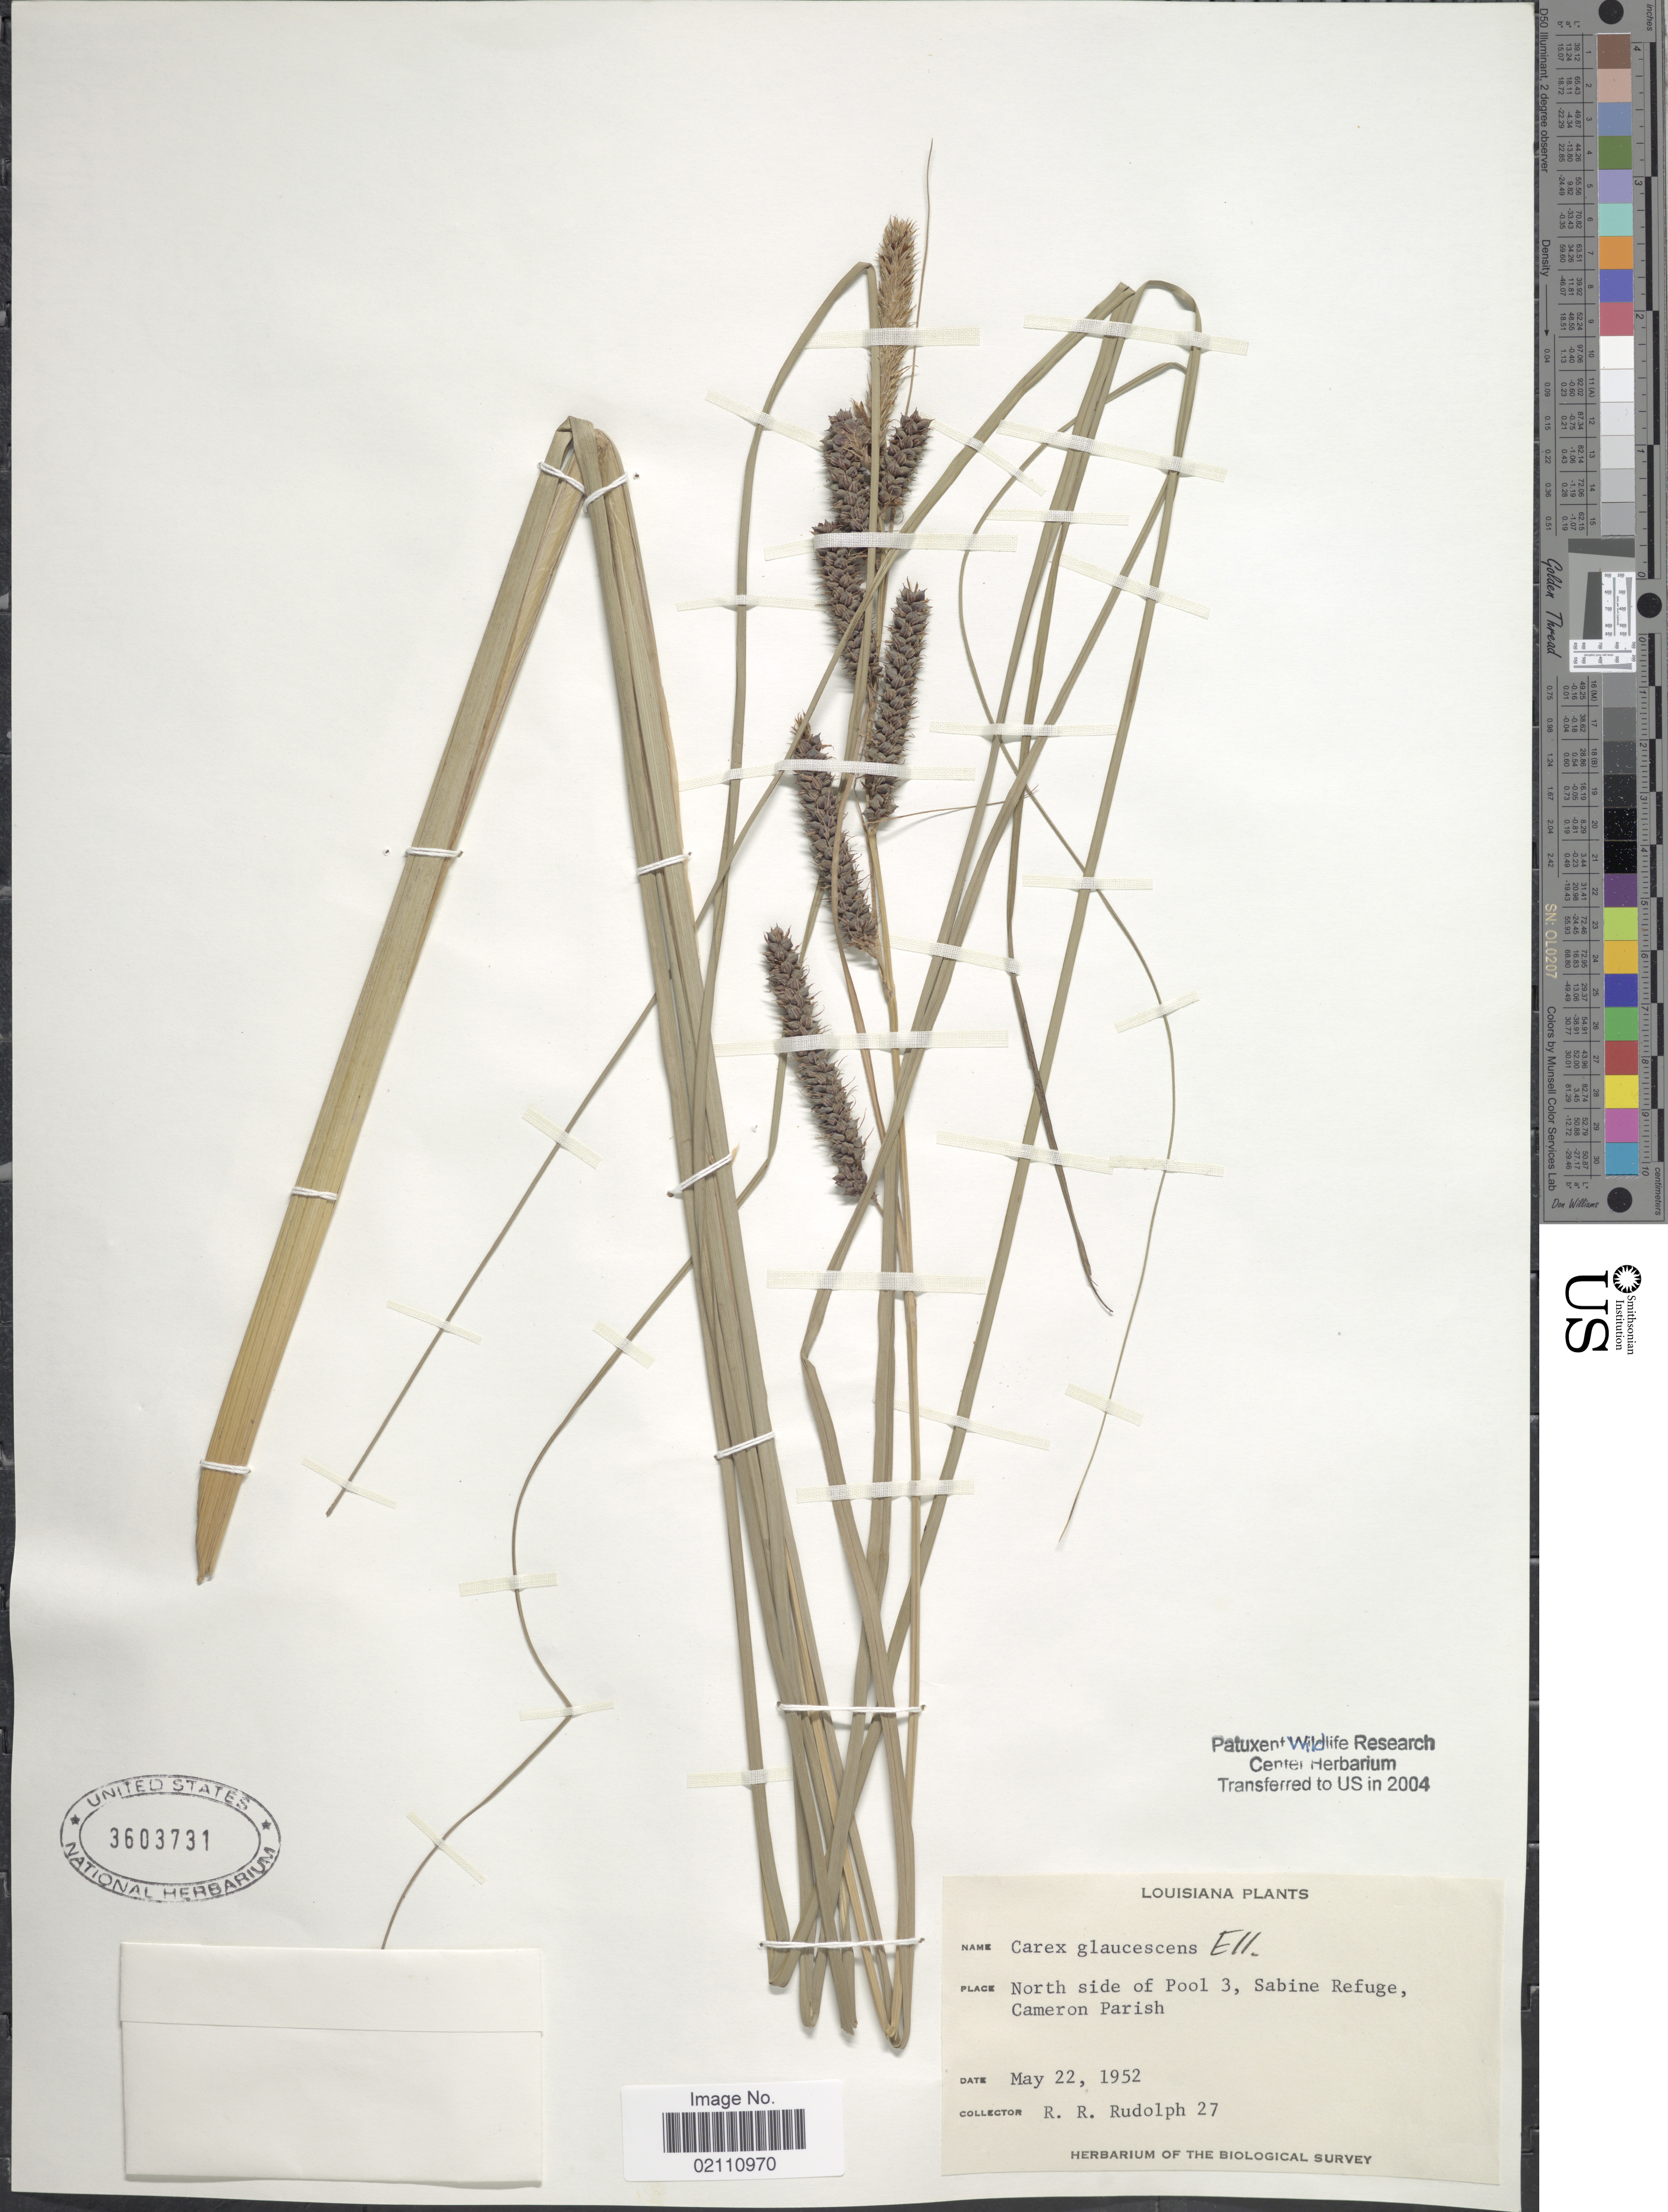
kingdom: Plantae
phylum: Tracheophyta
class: Liliopsida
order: Poales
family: Cyperaceae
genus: Carex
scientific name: Carex glaucescens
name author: Elliott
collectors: R. Rudolph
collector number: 27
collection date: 1952-05-22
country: United States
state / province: Louisiana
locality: North side of Pool 3, Sabine Refuge, Cameron Parish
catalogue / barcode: US 3603731